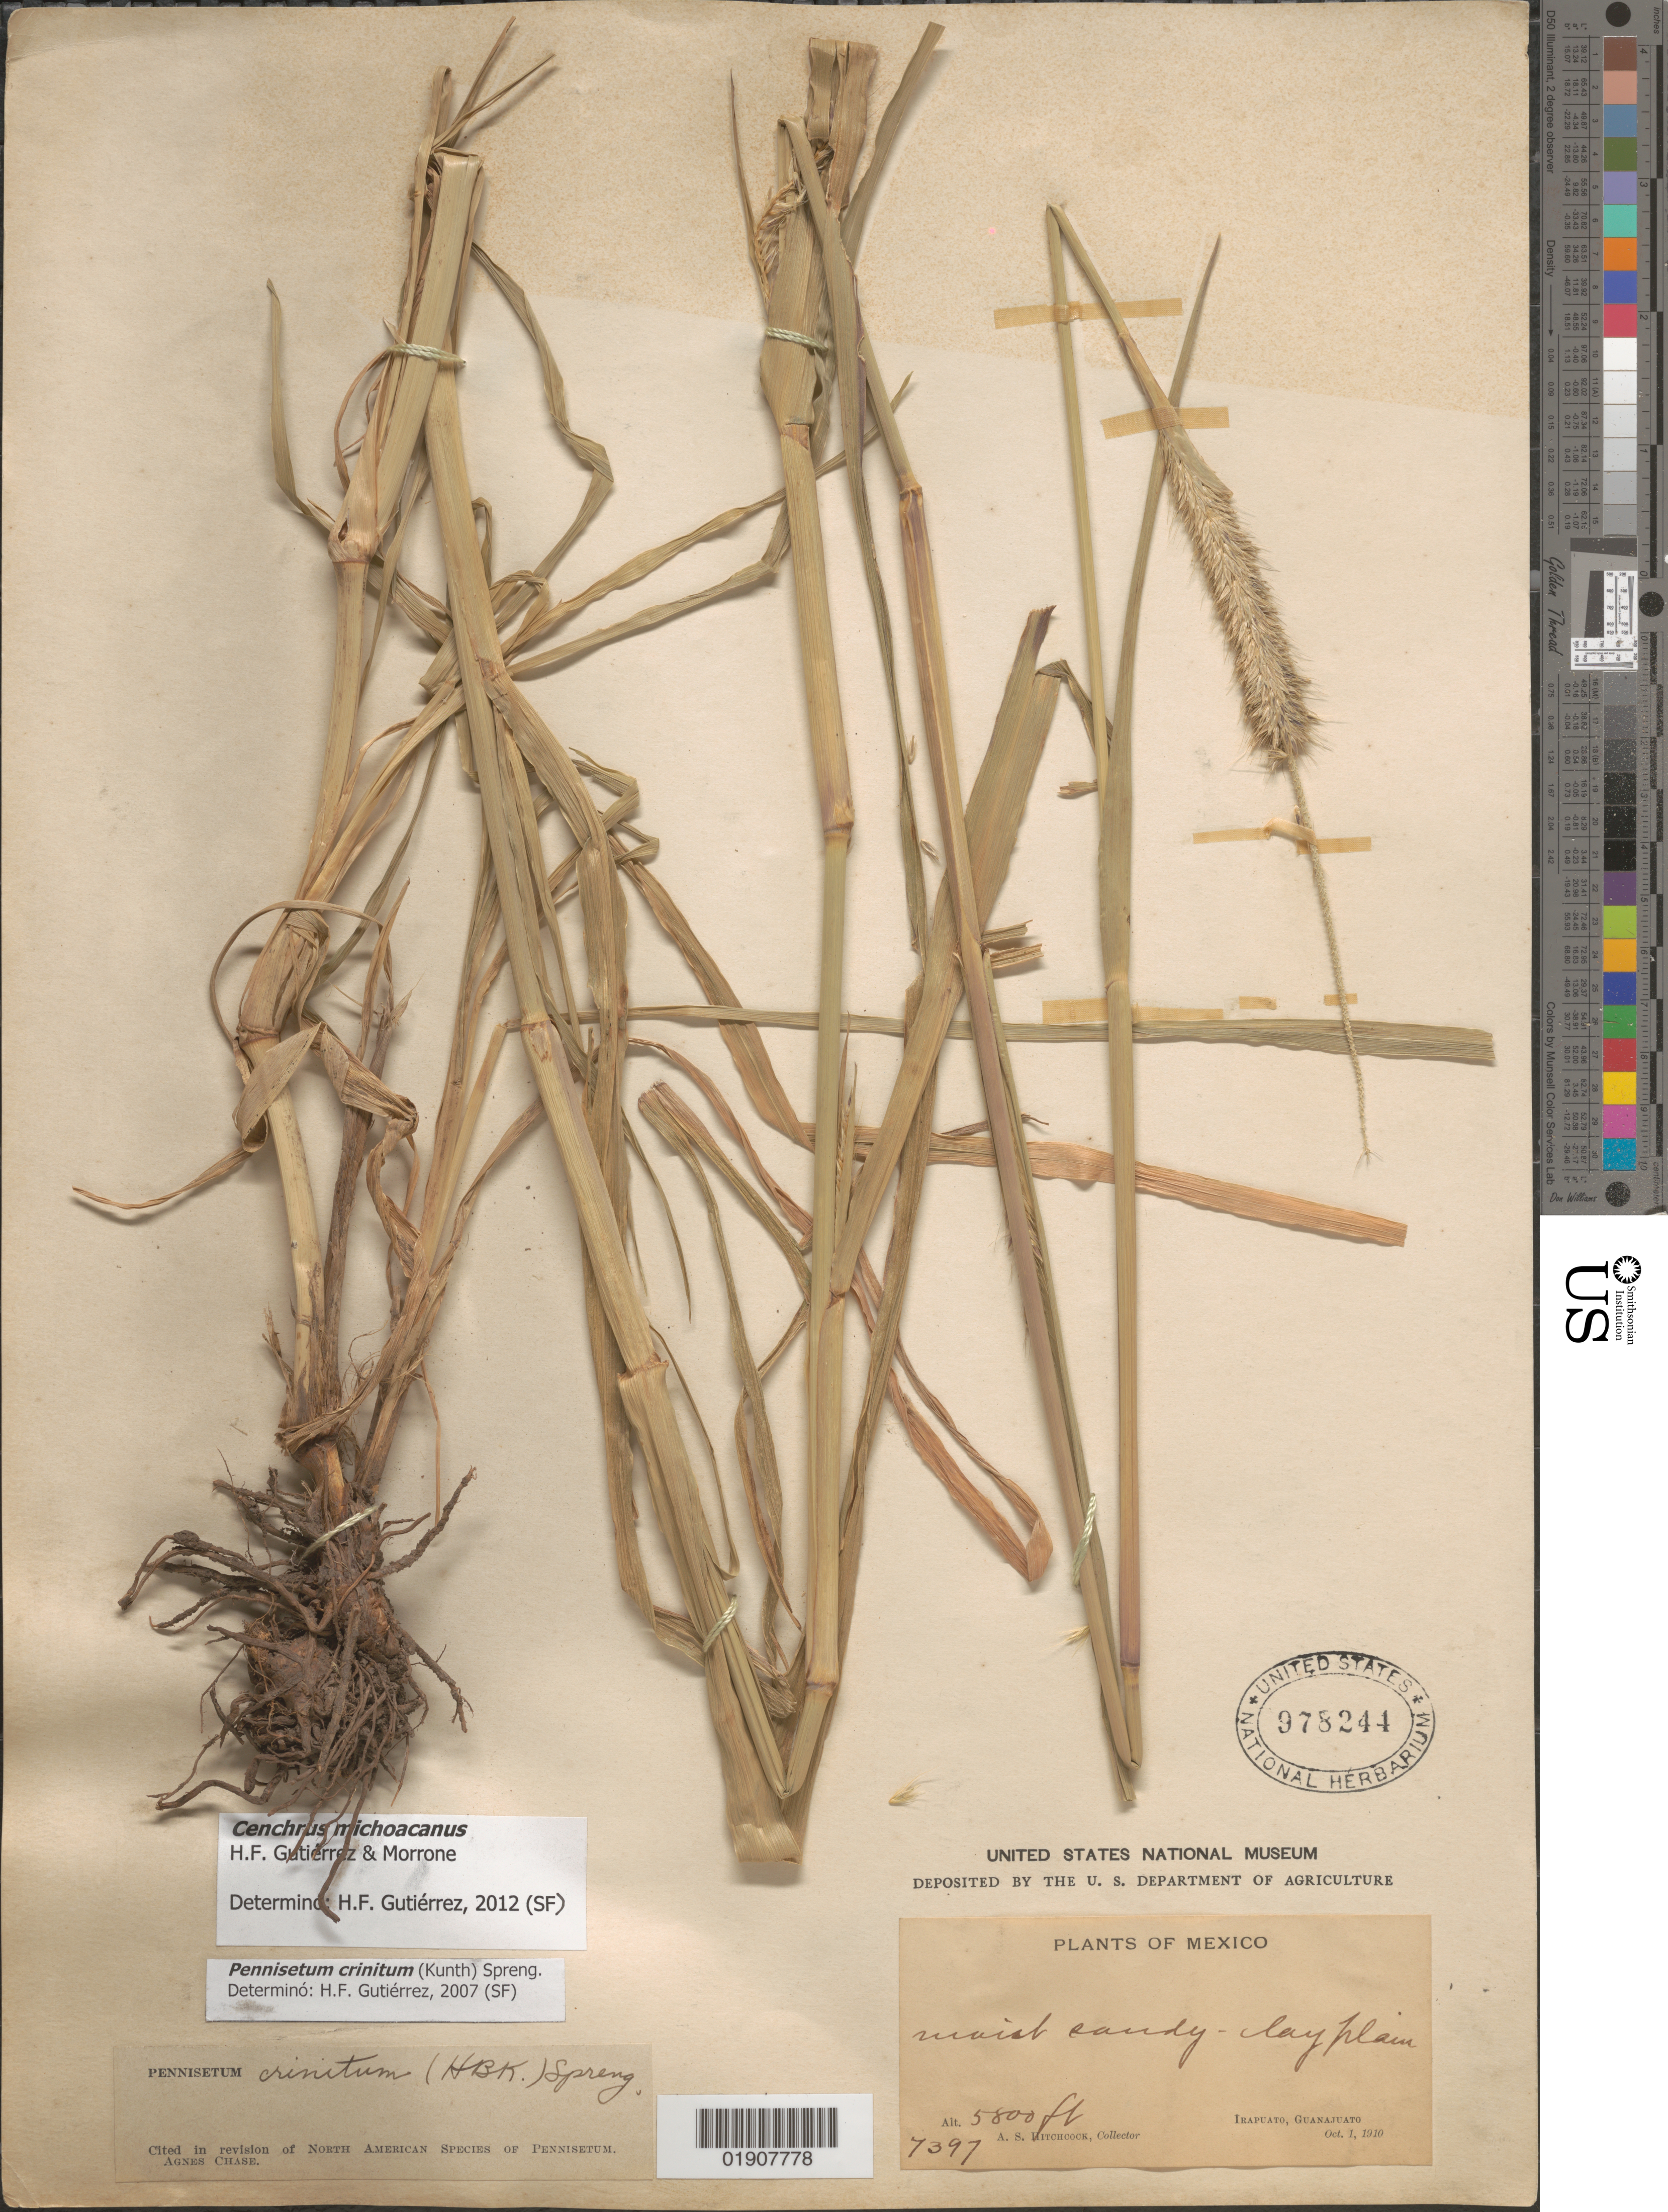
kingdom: Plantae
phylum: Tracheophyta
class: Liliopsida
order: Poales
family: Poaceae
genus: Cenchrus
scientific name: Cenchrus michoacanus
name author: H.F. Gut. & Morrone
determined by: Gutiérrez, H. F.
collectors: A. S. Hitchcock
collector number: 7397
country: Mexico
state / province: Guanajuato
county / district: Irapuato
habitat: marsh sandy - clay plain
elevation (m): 1768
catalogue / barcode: US 978244